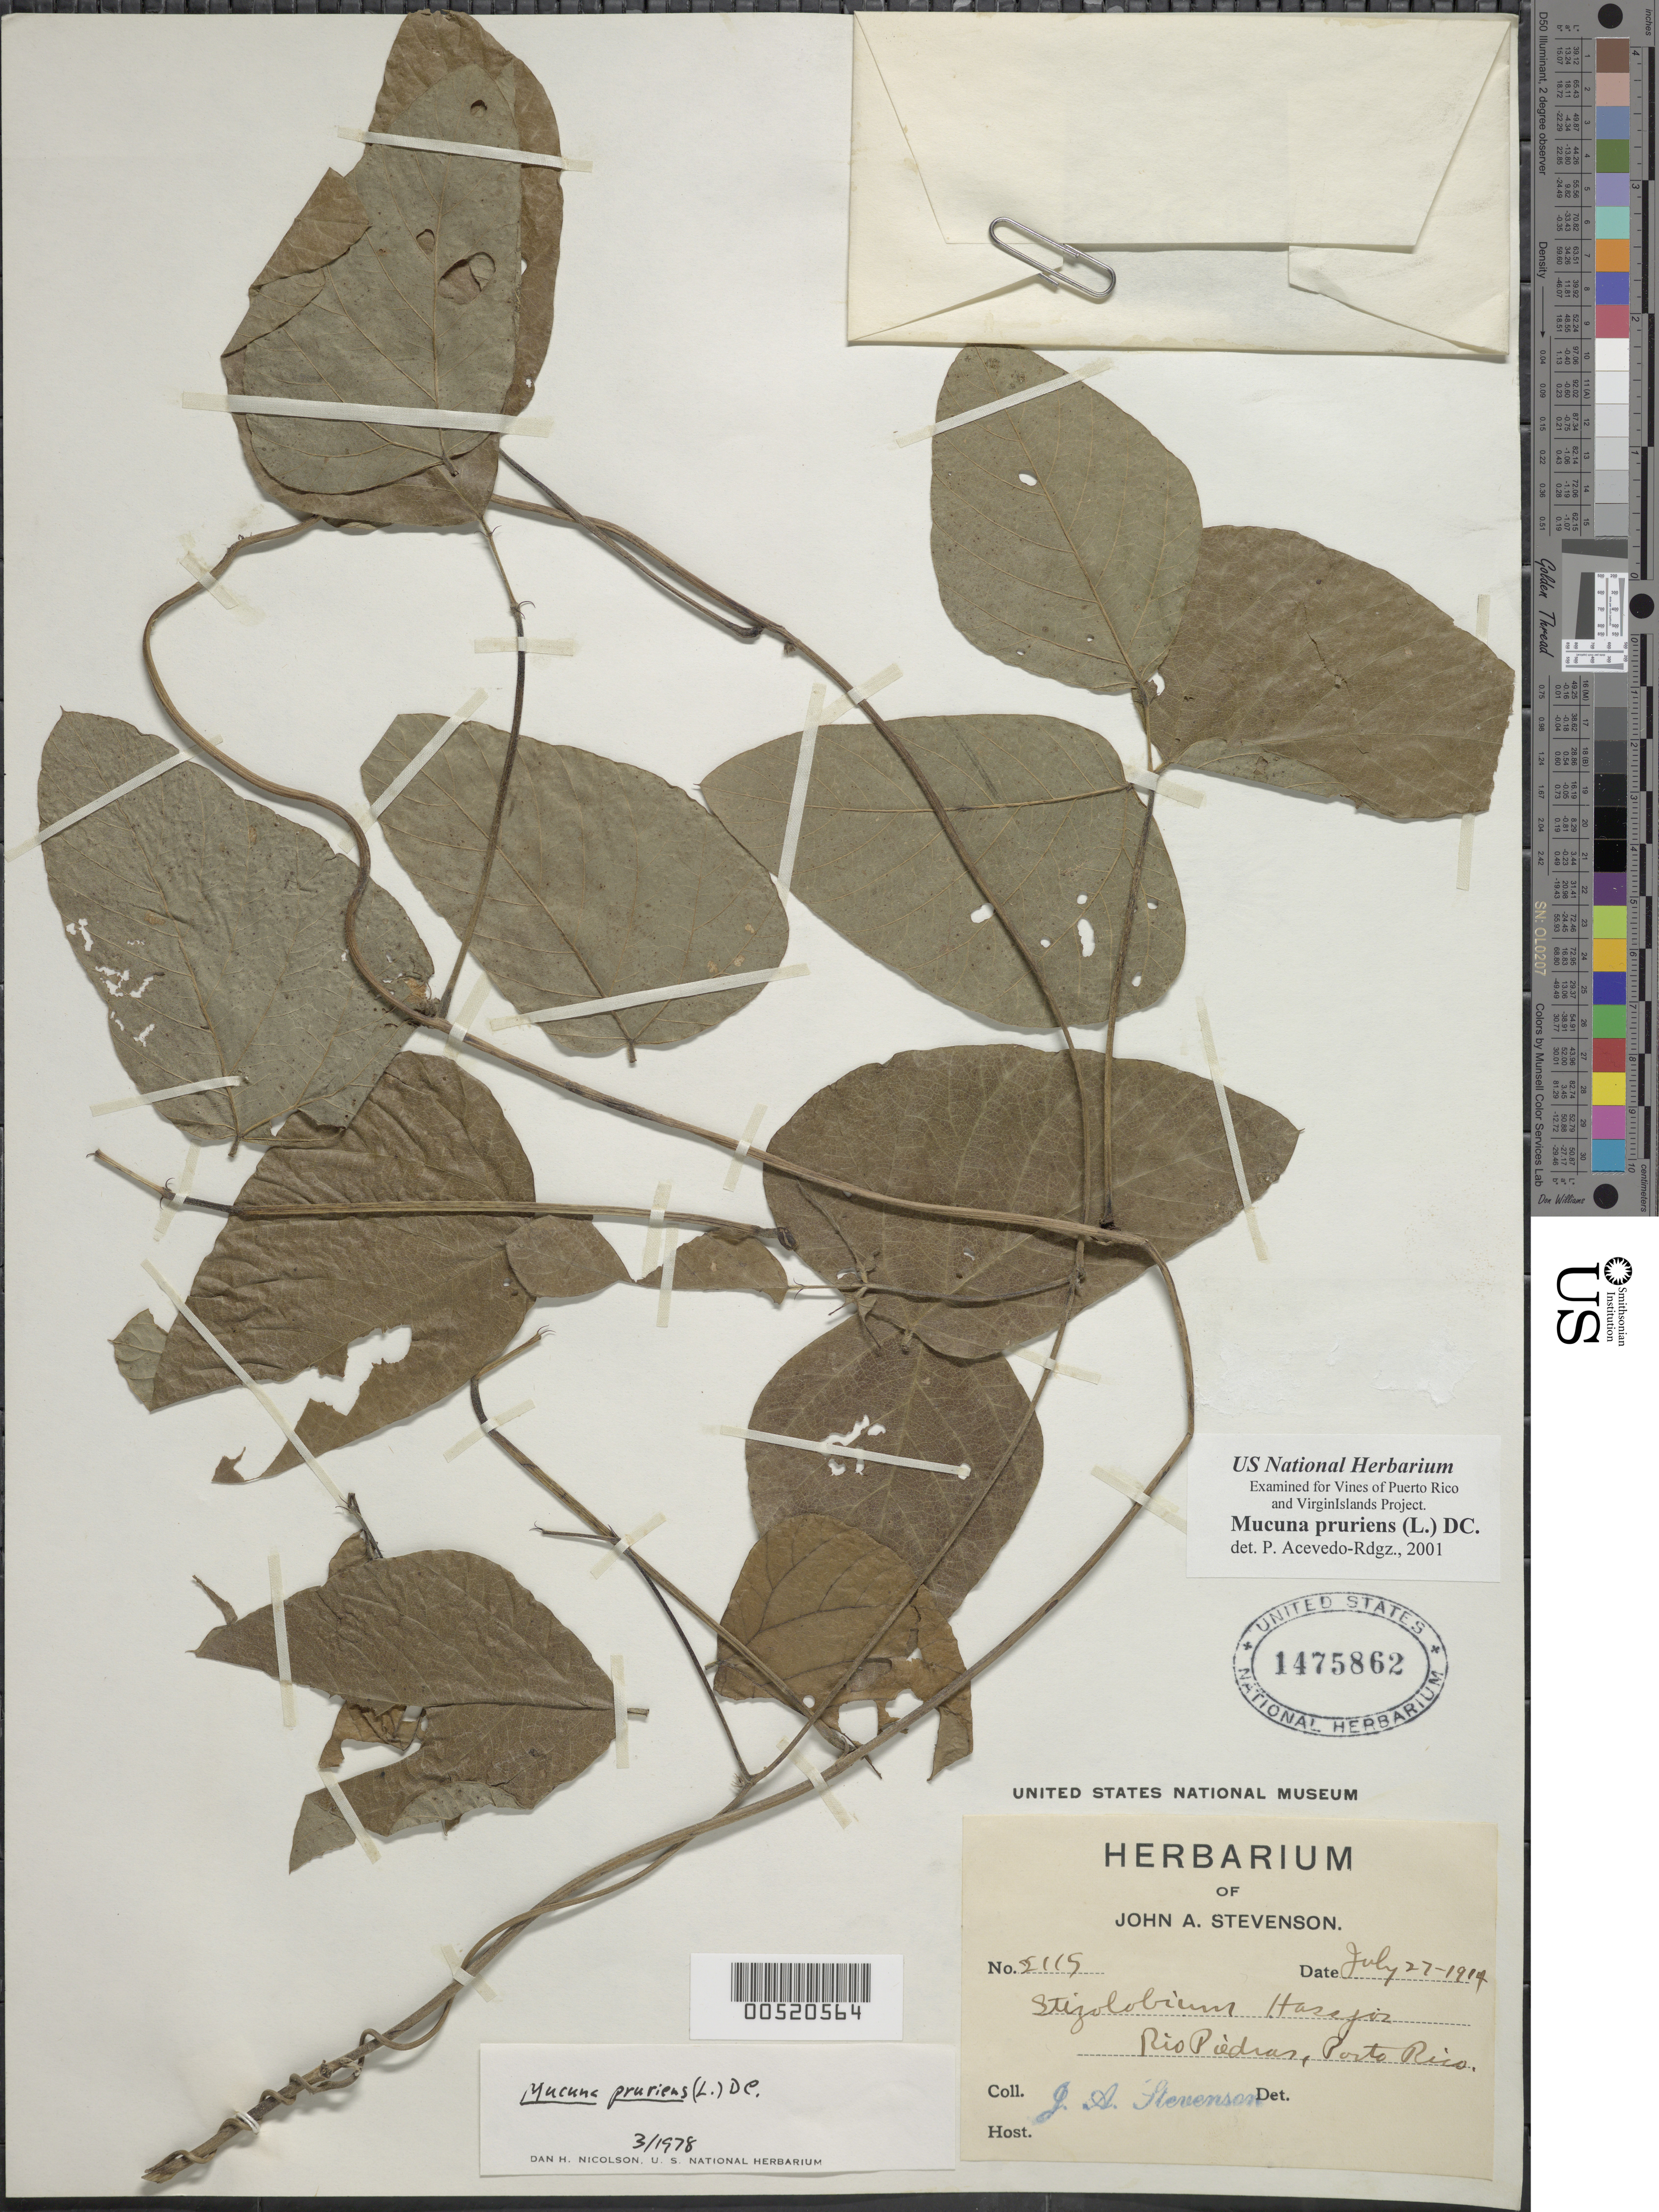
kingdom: Plantae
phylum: Tracheophyta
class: Magnoliopsida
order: Fabales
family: Fabaceae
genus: Mucuna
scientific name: Mucuna pruriens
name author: (L.) DC.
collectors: J. Stevenson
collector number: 2115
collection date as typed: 27 Jul 1914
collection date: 1914-07-27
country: Puerto Rico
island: Greater Antilles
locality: Rio Piedras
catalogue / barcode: US 1475862